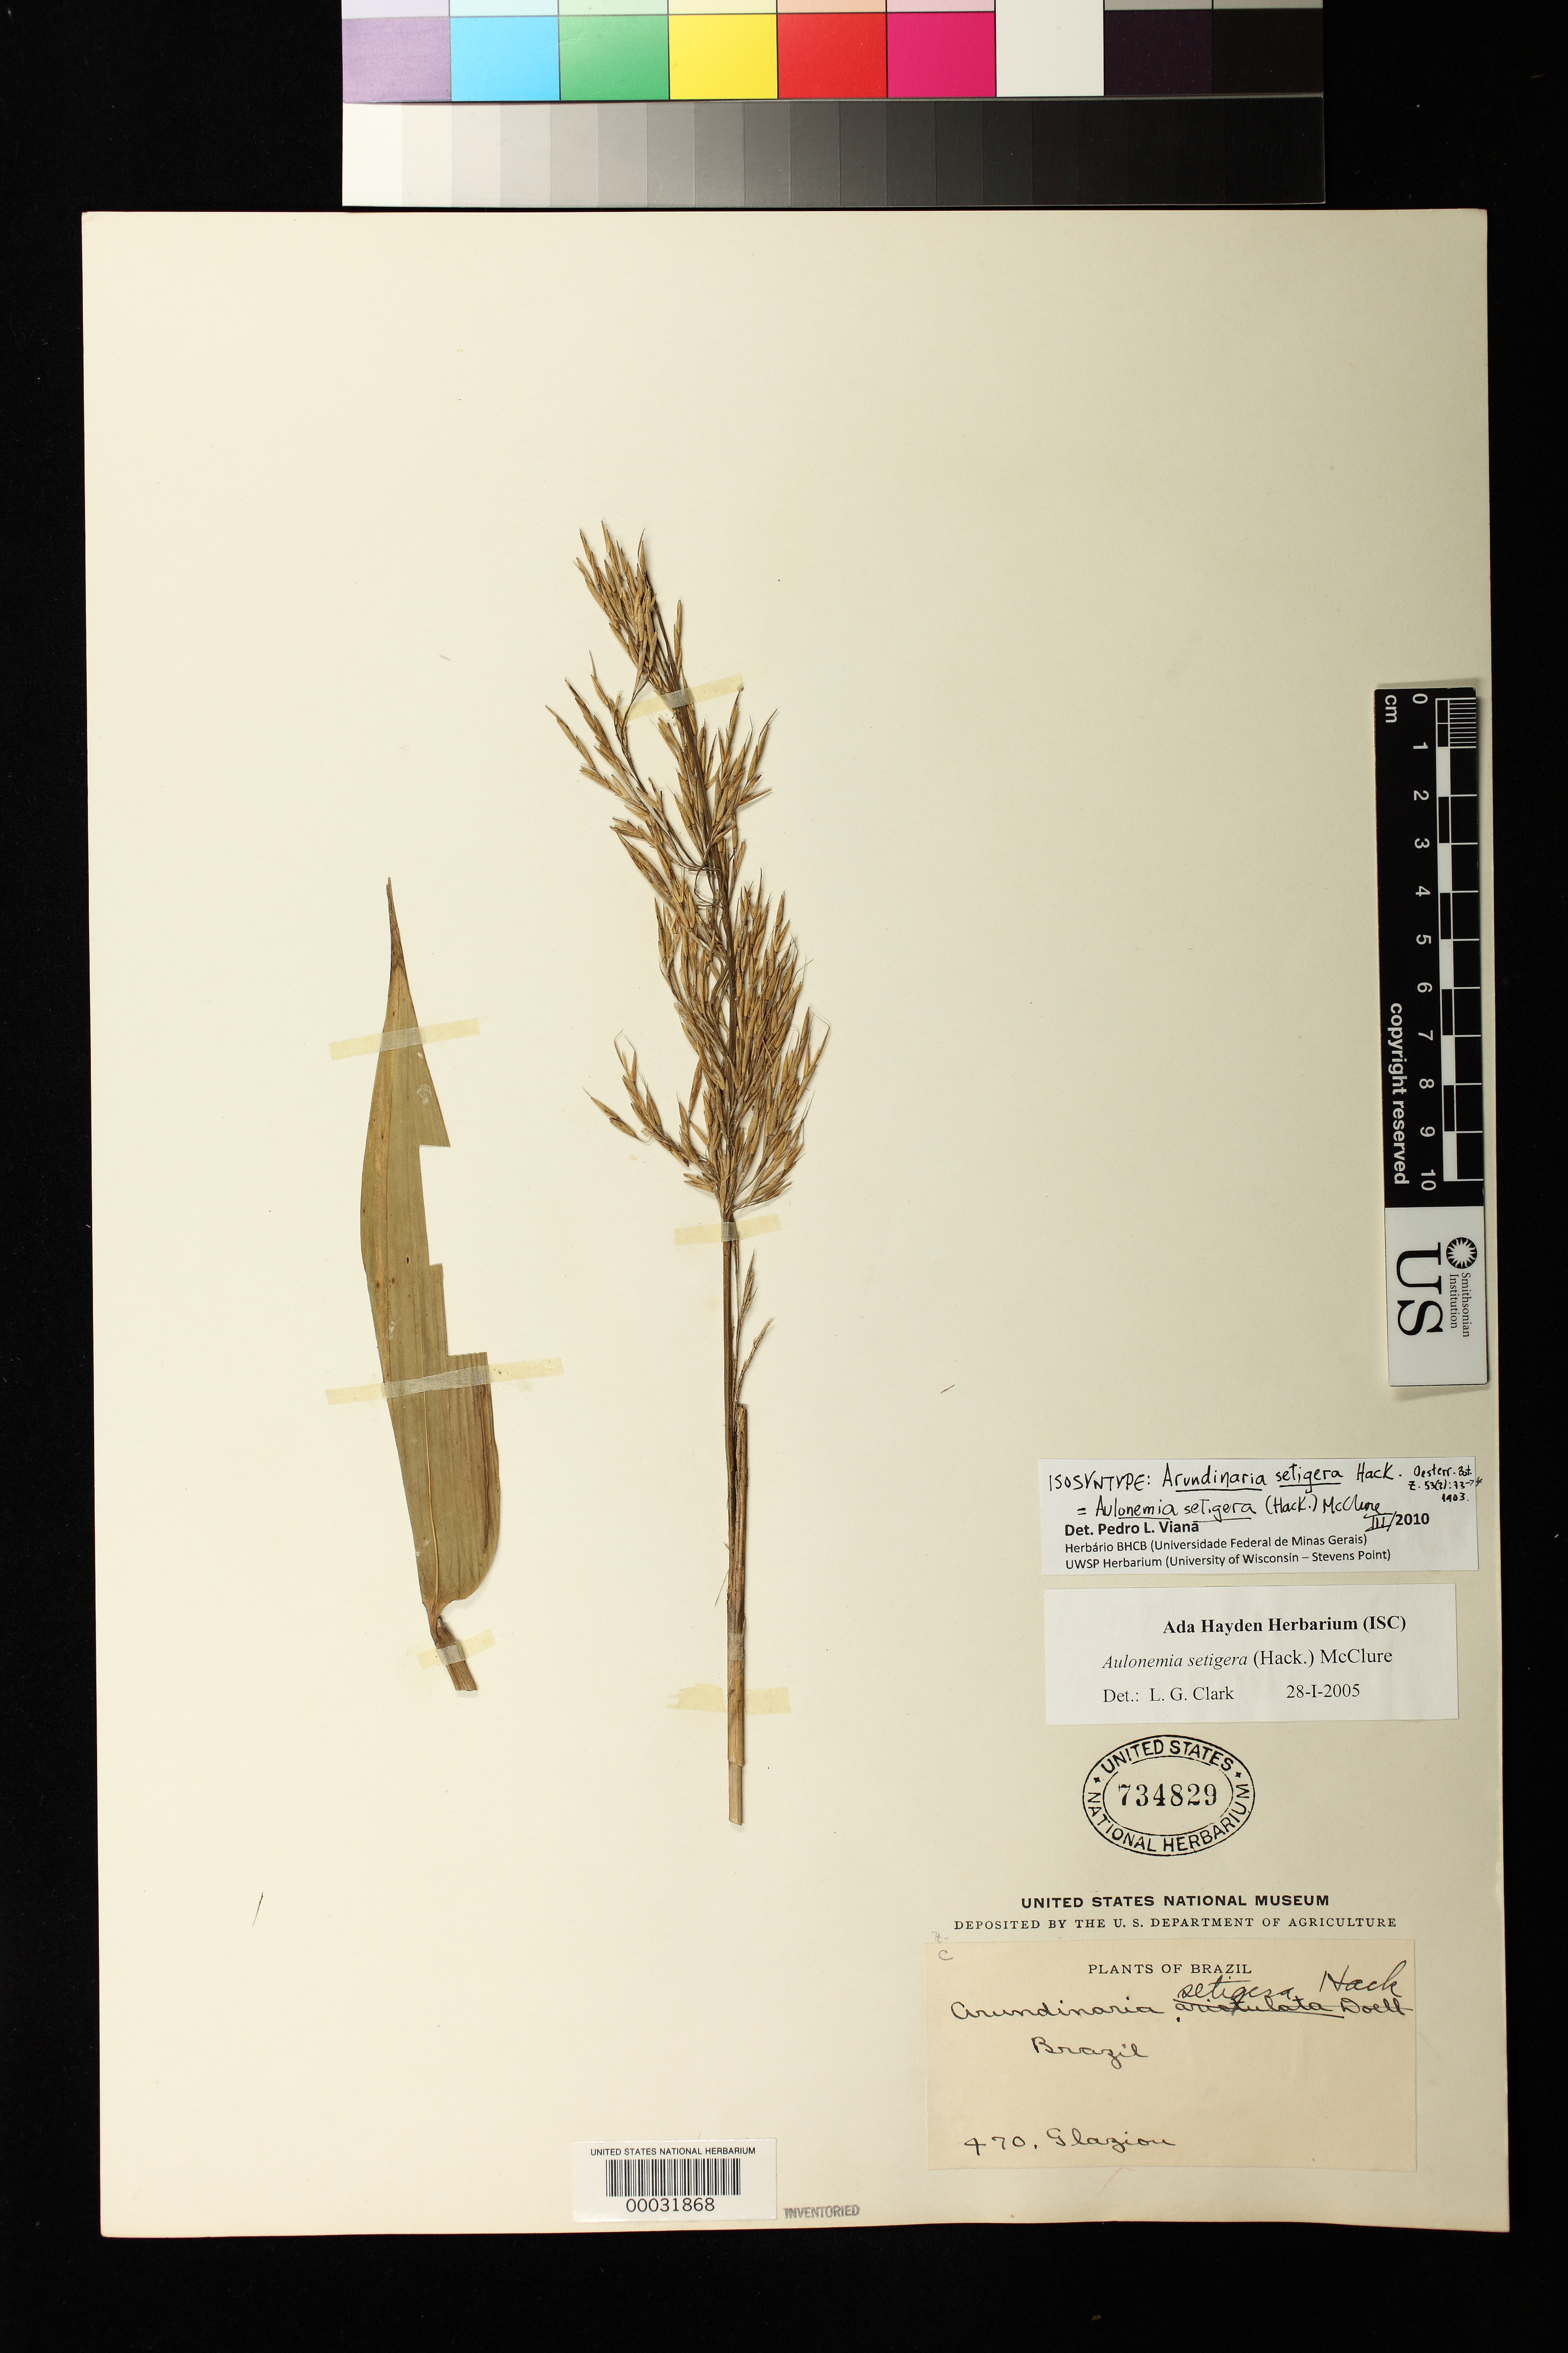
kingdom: Plantae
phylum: Tracheophyta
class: Liliopsida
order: Poales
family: Poaceae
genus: Arundinaria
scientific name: Arundinaria setigera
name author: Hack.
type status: Isosyntype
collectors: A. F. M. Glaziou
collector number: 470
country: Brazil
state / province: Rio de Janeiro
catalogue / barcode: US 734829